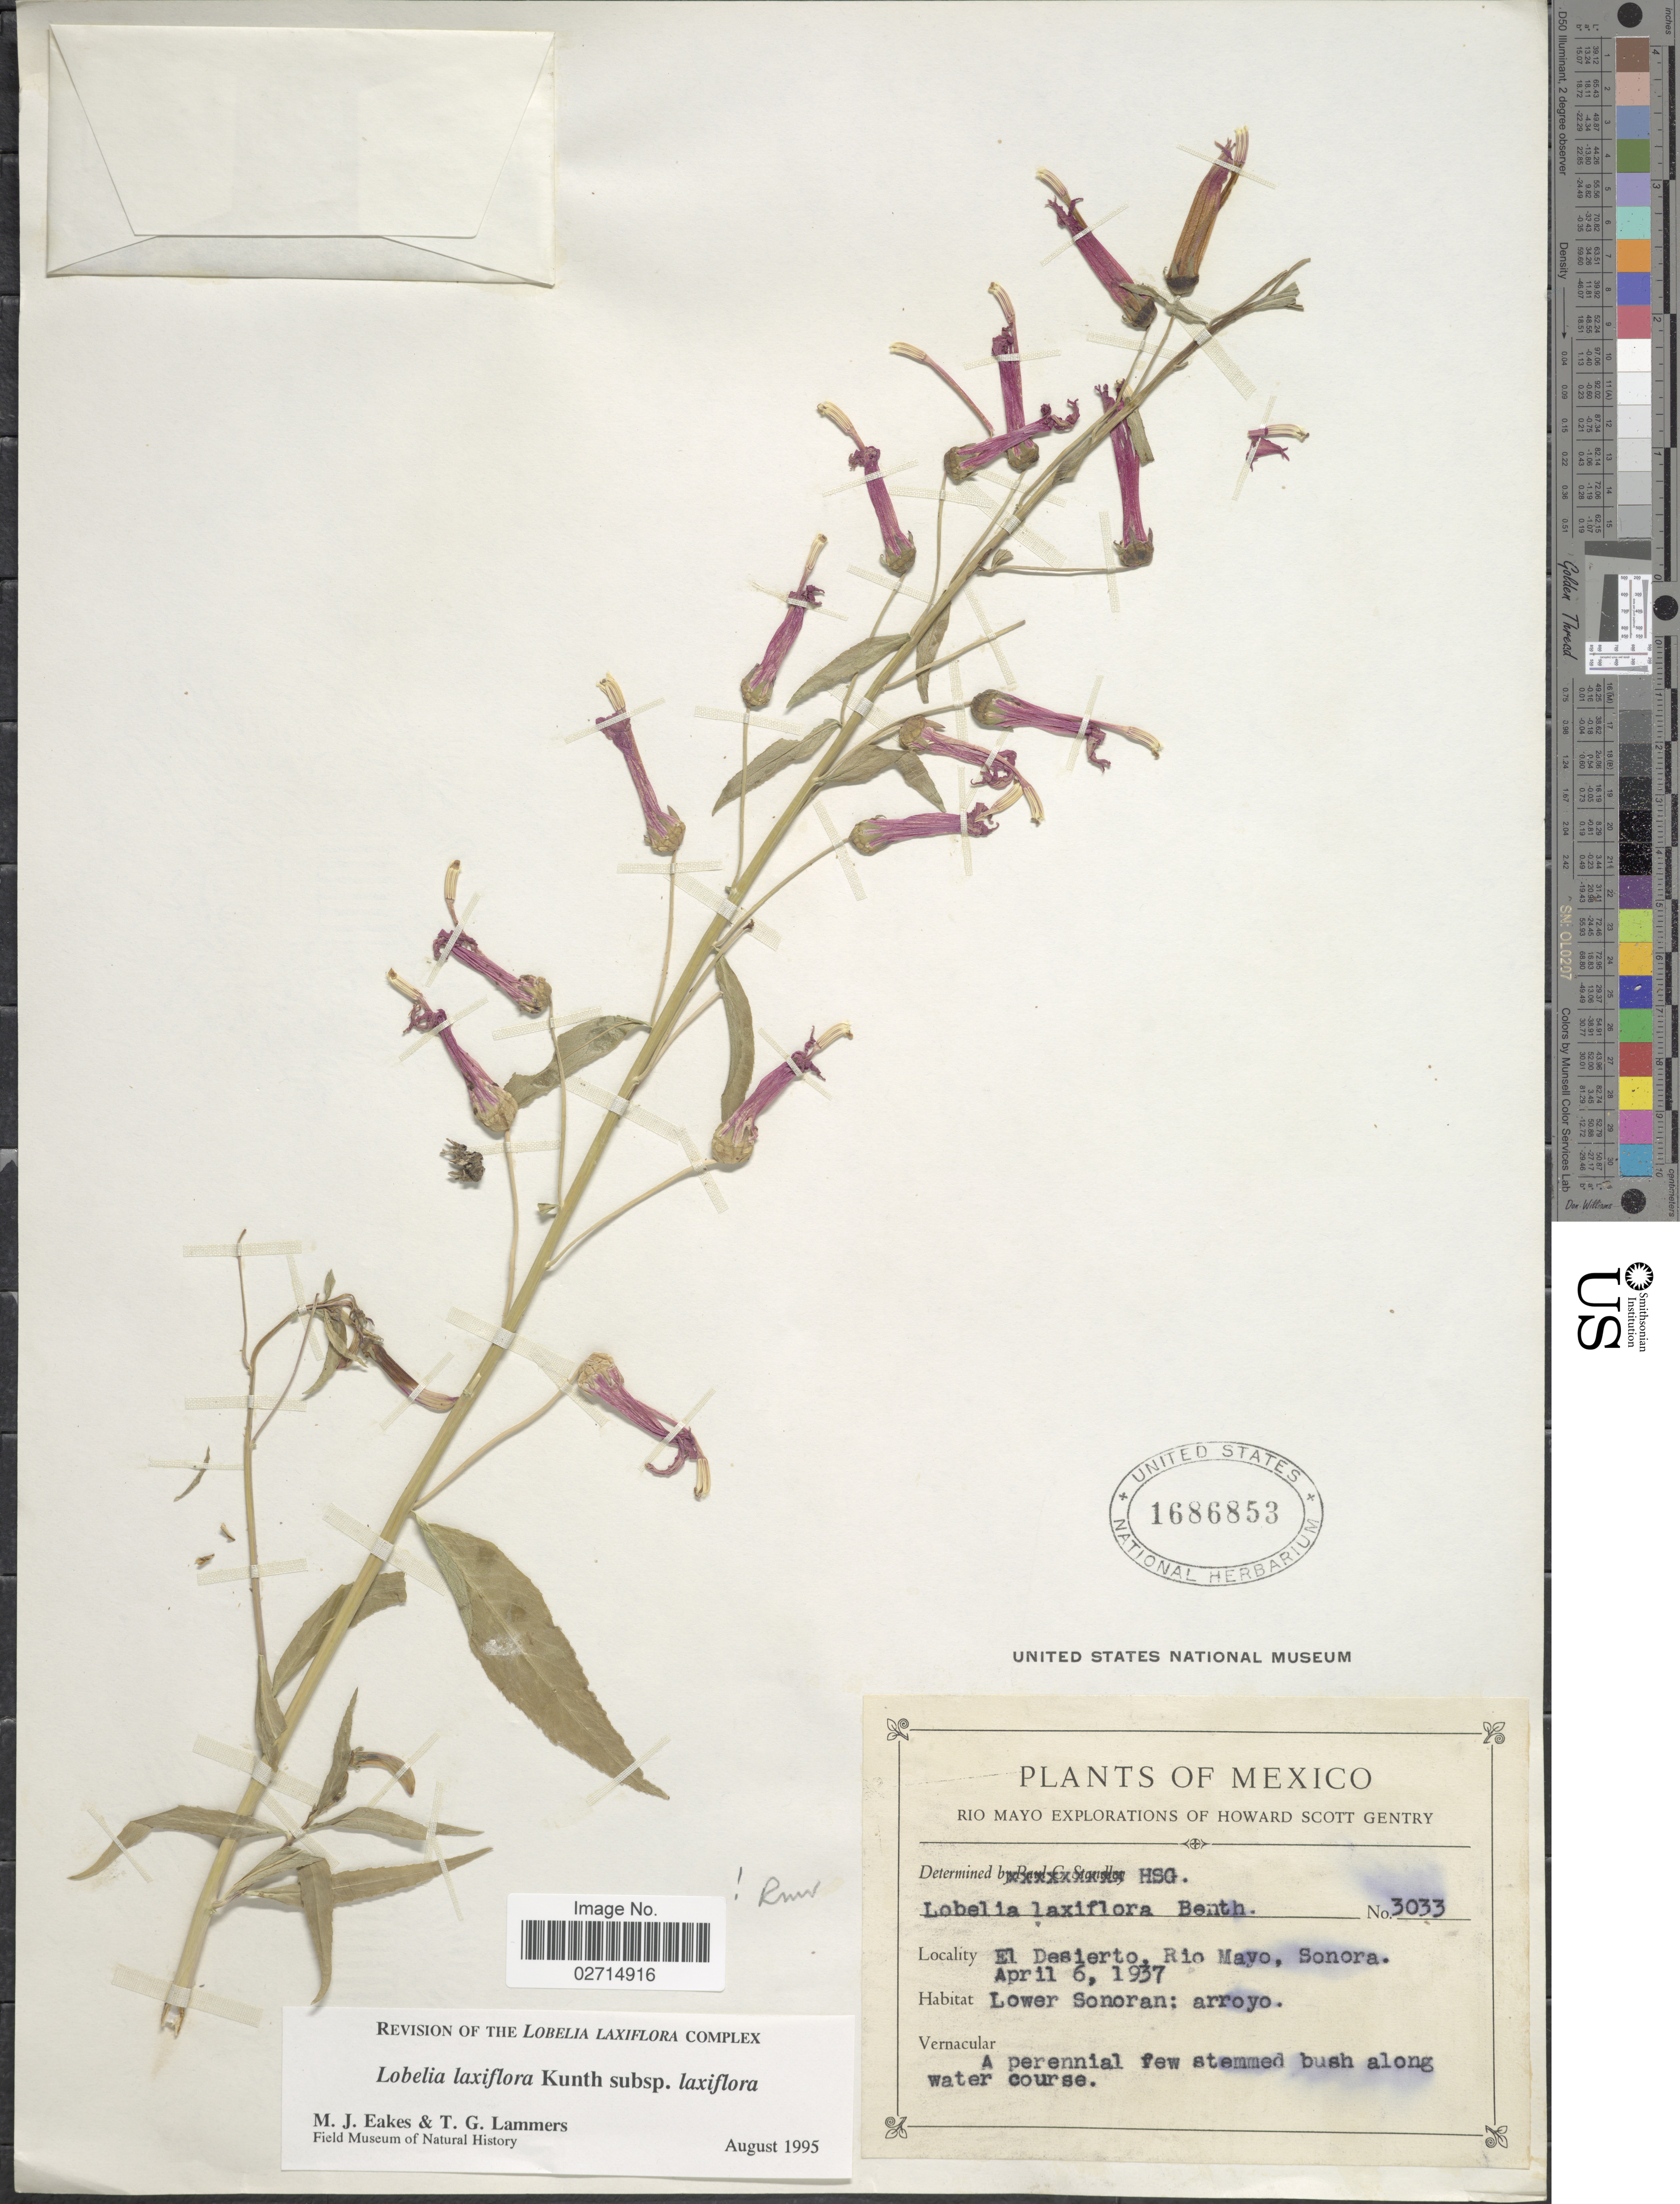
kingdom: Plantae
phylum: Tracheophyta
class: Magnoliopsida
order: Asterales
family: Campanulaceae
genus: Lobelia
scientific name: Lobelia laxiflora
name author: Kunth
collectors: H. S. Gentry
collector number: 3033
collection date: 1937-04-06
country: Mexico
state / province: Sonora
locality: El Desierto, Rio Mayo, Sonora, Lower Sonora, arroyo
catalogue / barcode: US 1686853